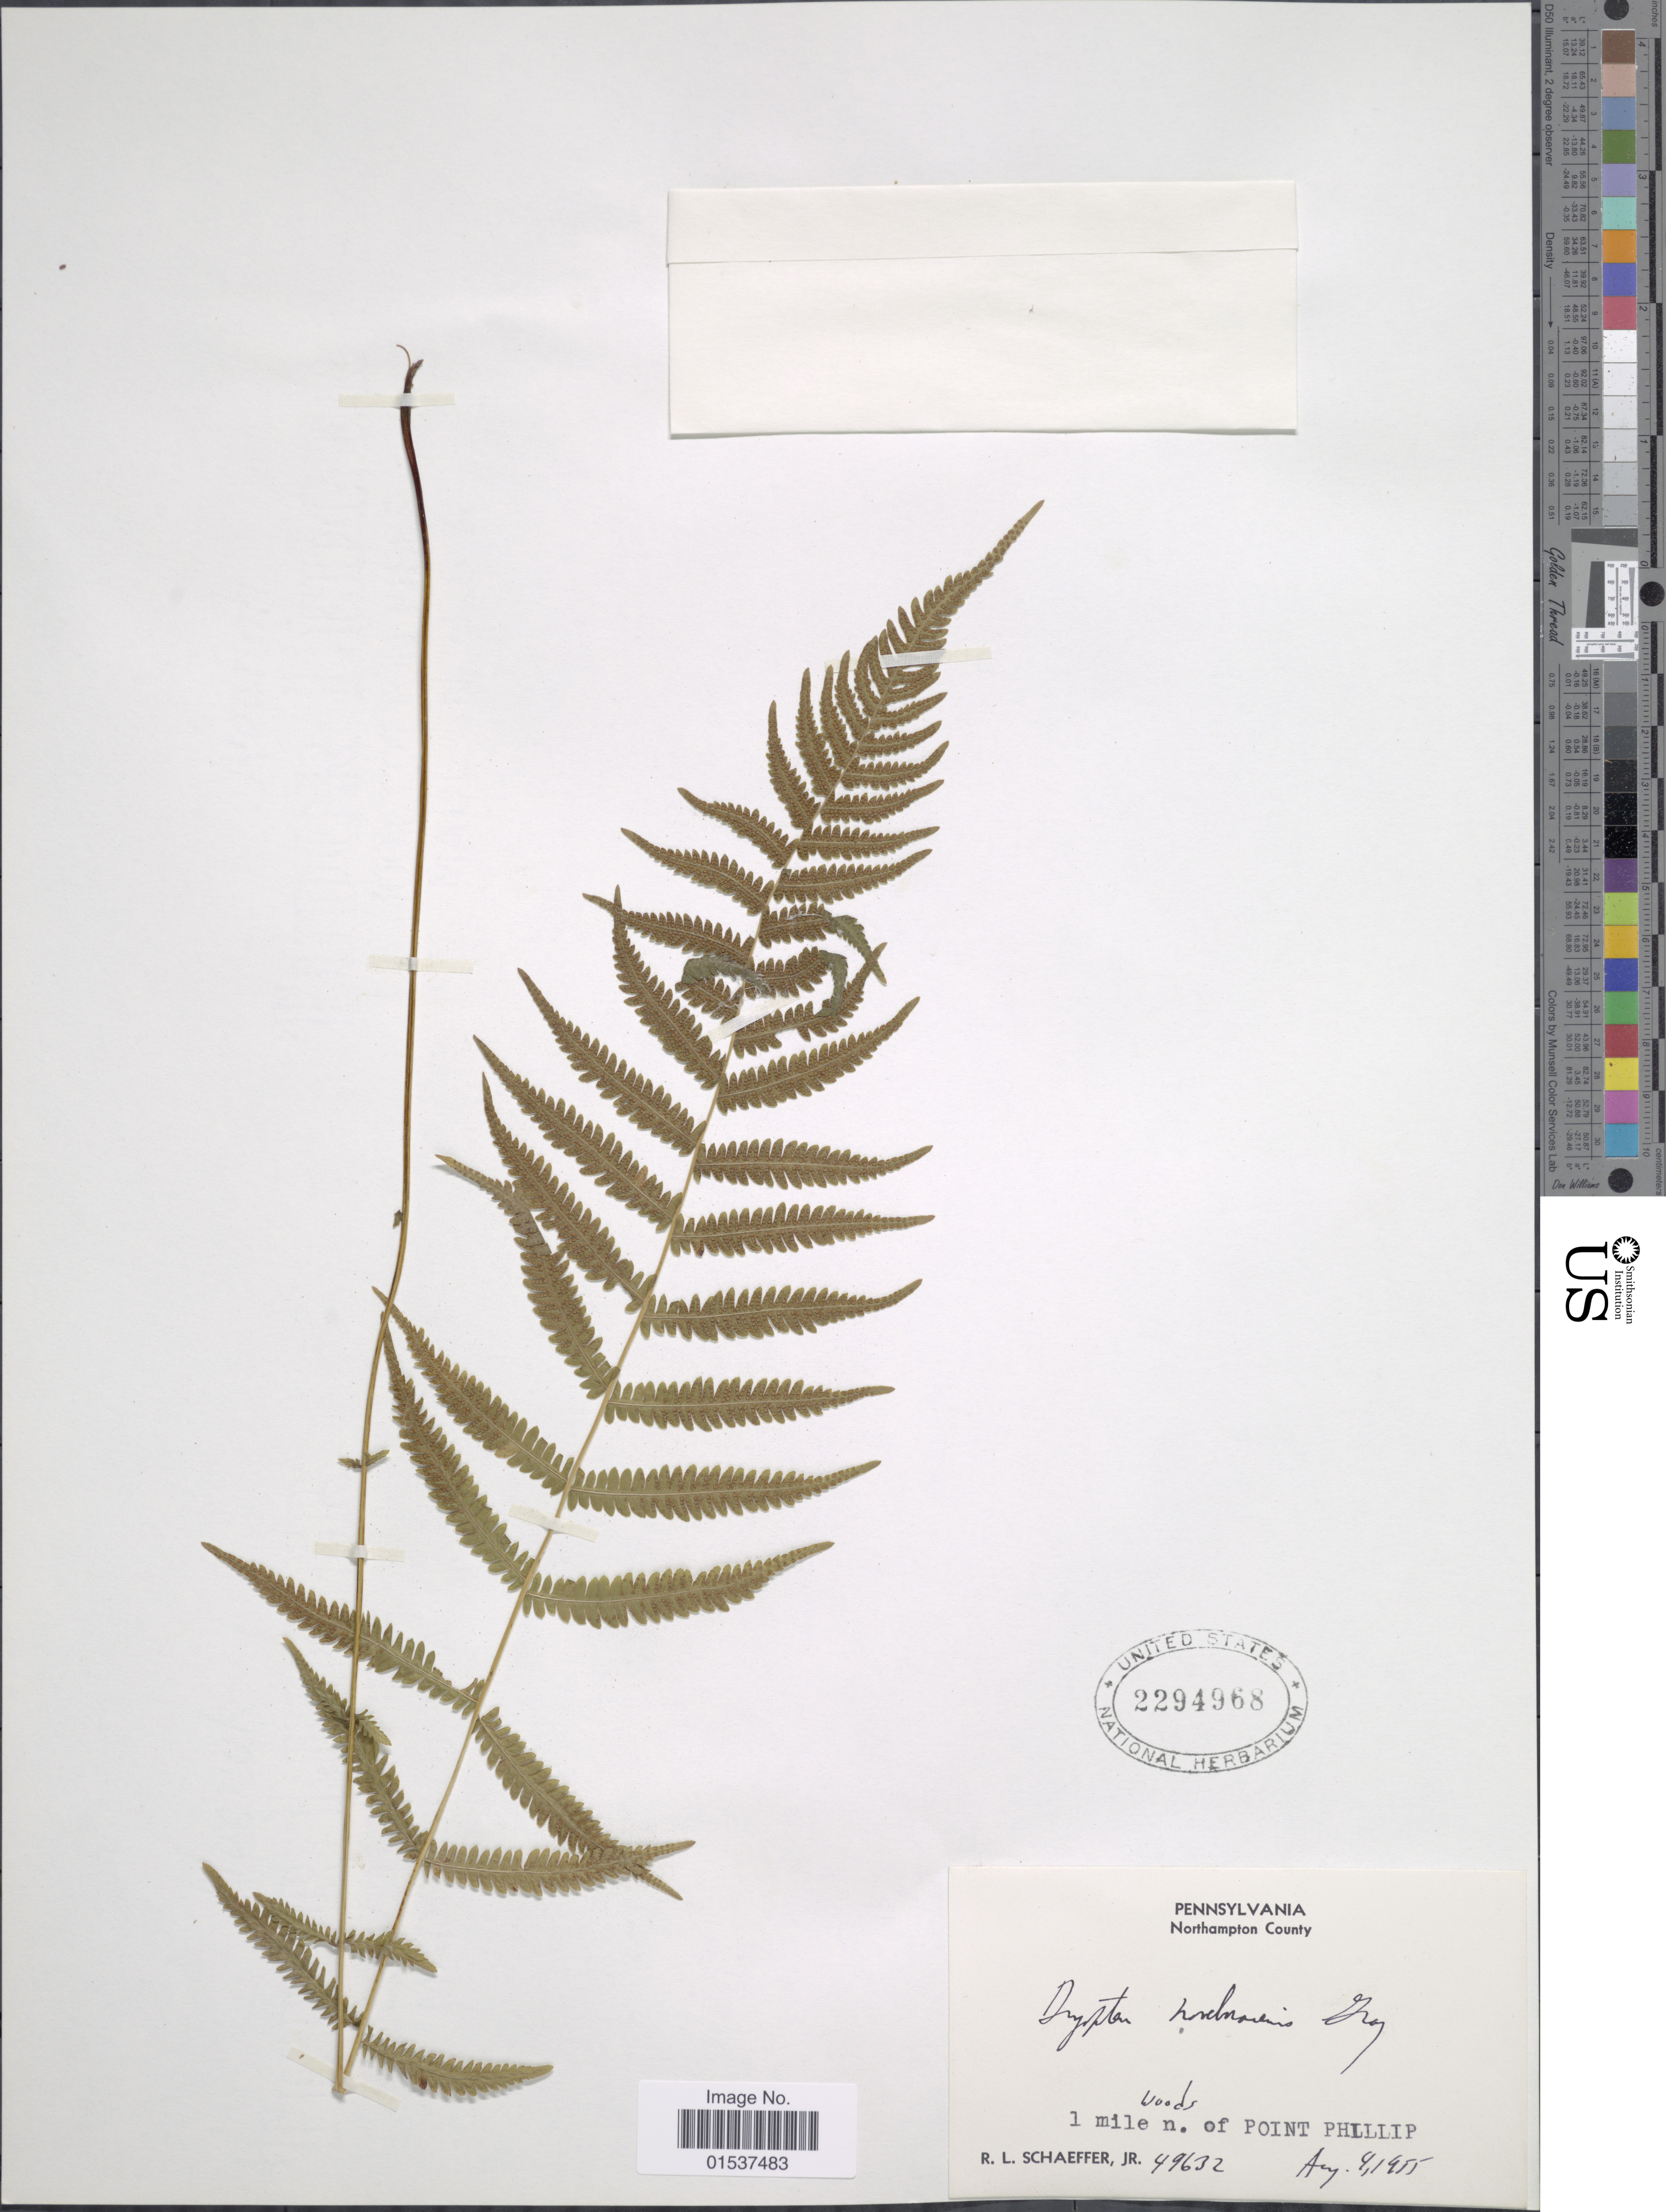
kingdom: Plantae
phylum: Tracheophyta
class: Polypodiopsida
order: Polypodiales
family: Thelypteridaceae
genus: Parathelypteris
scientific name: Parathelypteris noveboracensis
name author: (L.) Ching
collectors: R. L. Schaeffer Jr.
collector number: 49632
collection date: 1955-08-09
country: United States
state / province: Pennsylvania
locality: Northhampston County. 1 mile n, of Point Phillip.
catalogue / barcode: US 2294968